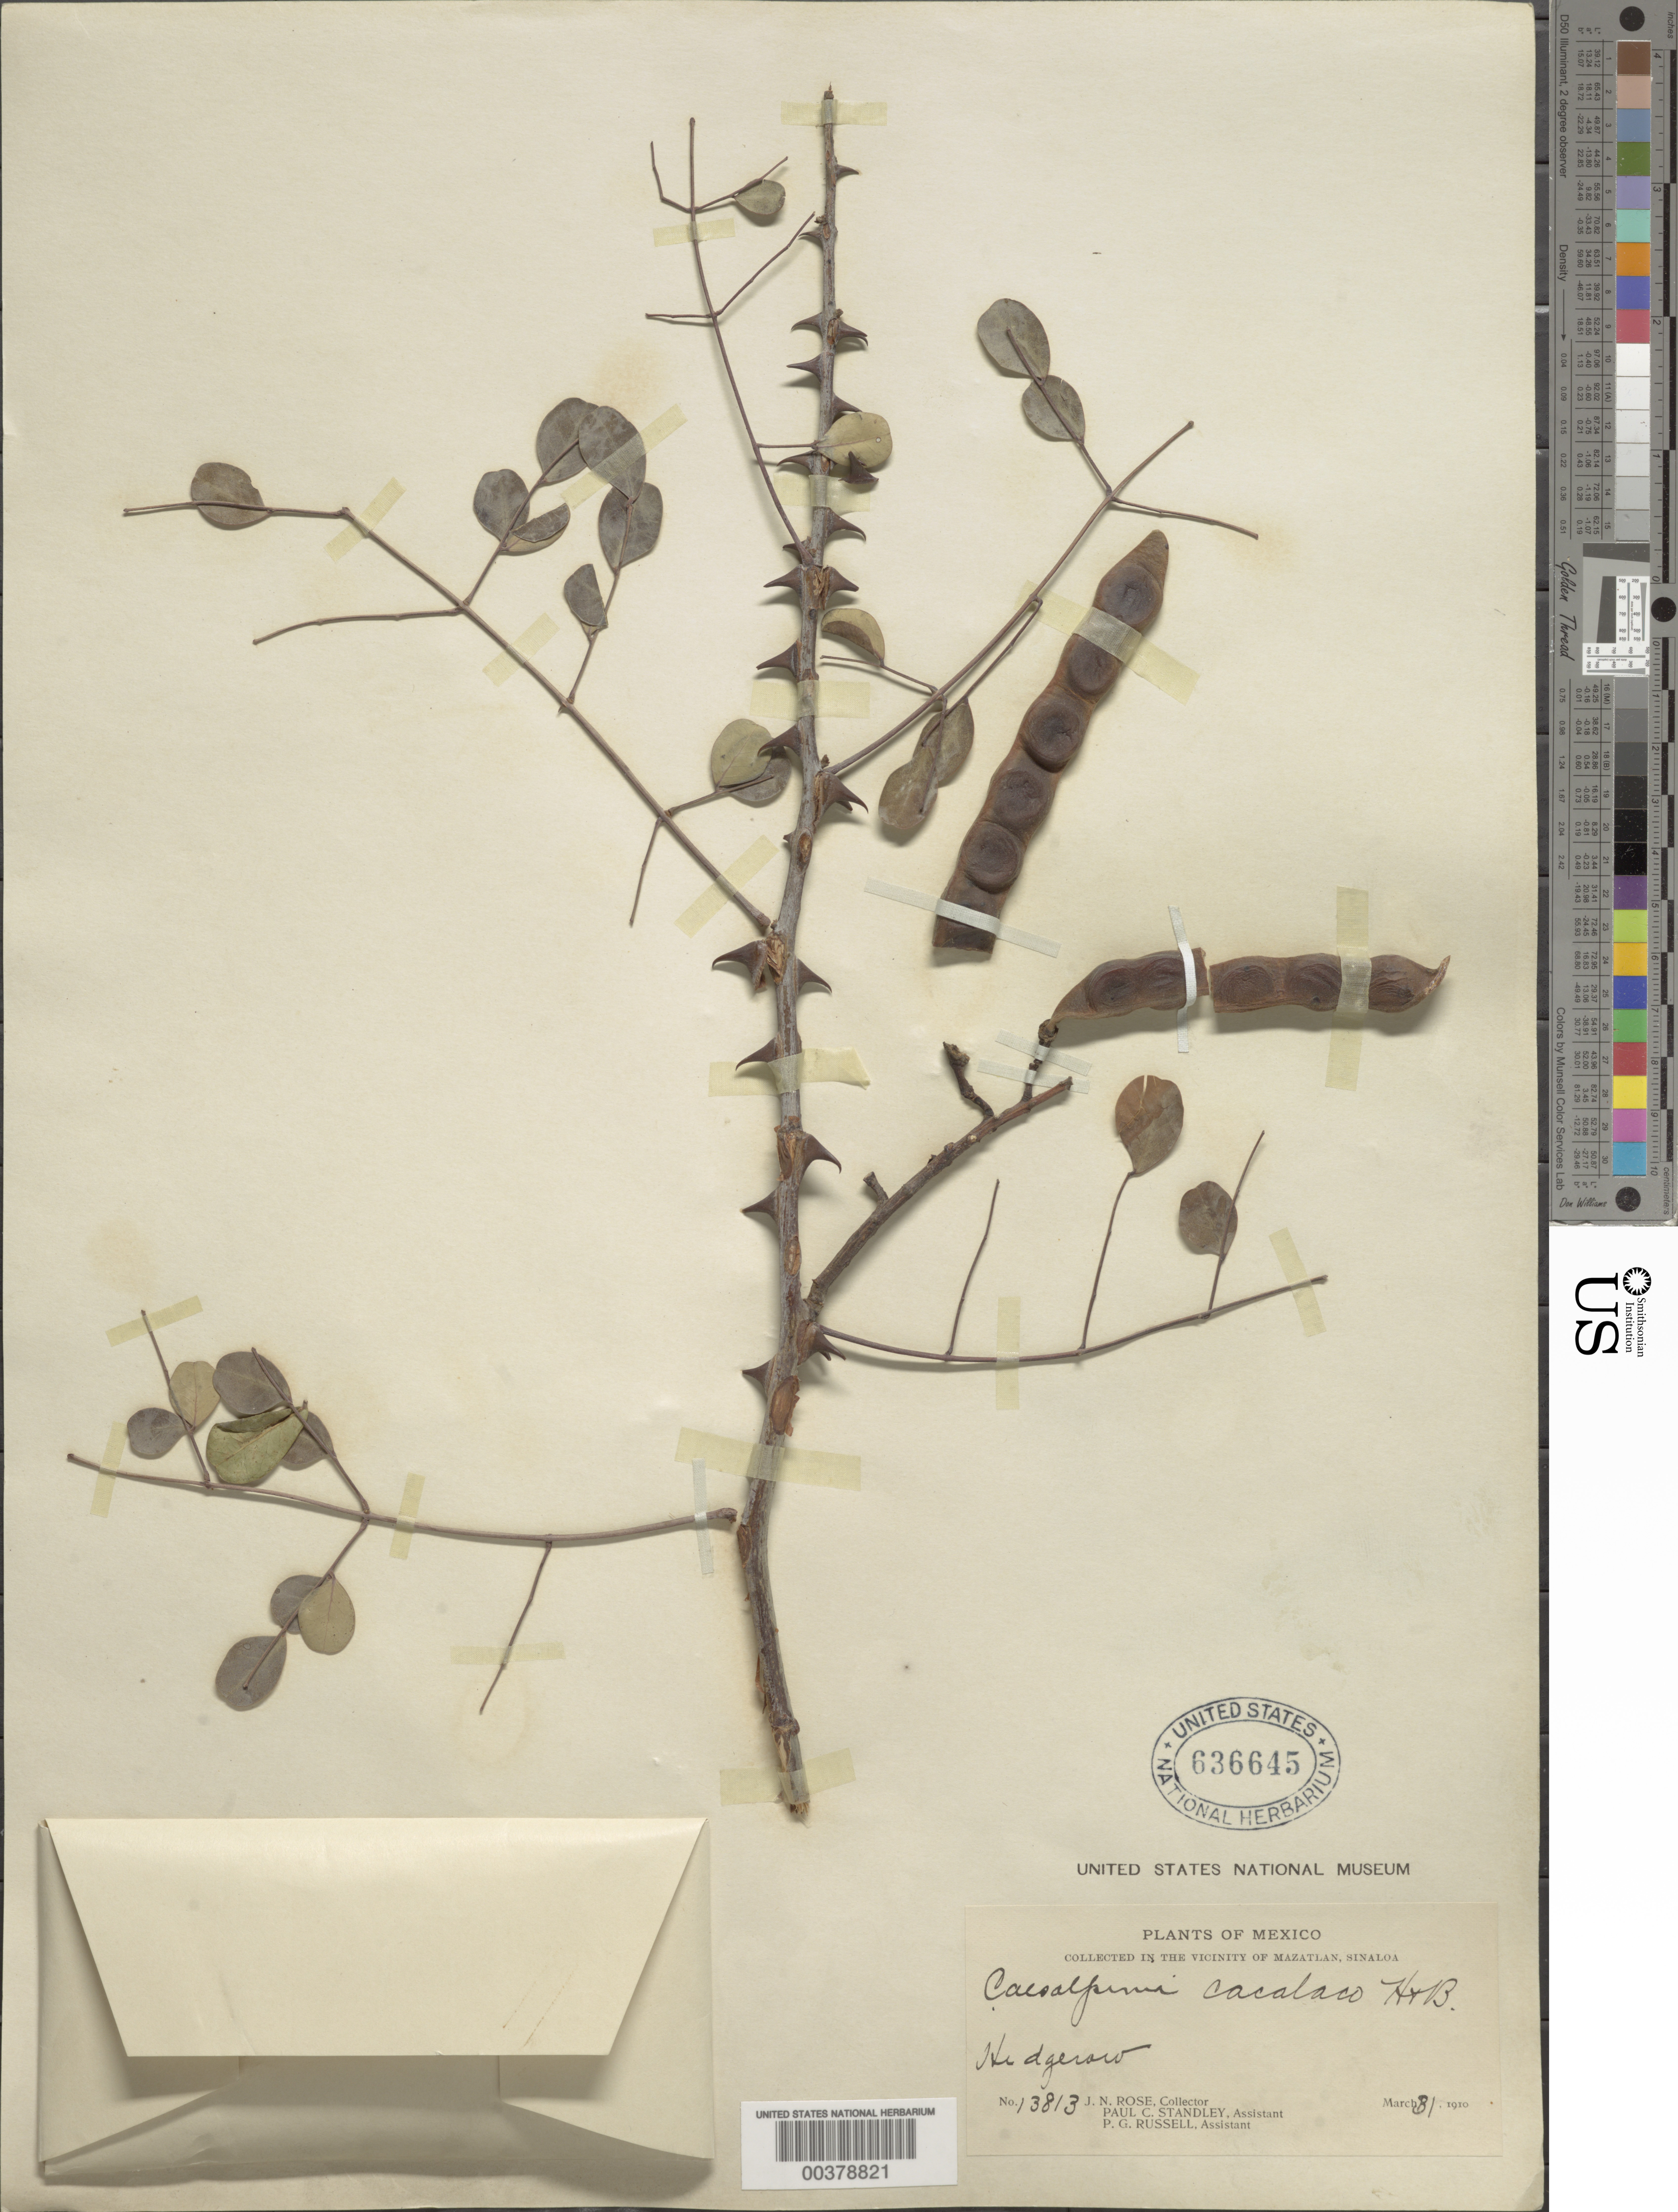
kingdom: Plantae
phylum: Tracheophyta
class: Magnoliopsida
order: Fabales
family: Fabaceae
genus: Tara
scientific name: Tara cacalaco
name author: (Bonpl.) Molinari & Sánchez Och.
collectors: J. N. Rose, P. C. Standley & P. G. Russell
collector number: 13813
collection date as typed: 31 Mar 1910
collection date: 1910-03-31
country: Mexico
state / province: Sinaloa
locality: Vicinity of Mazatlan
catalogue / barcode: US 636645